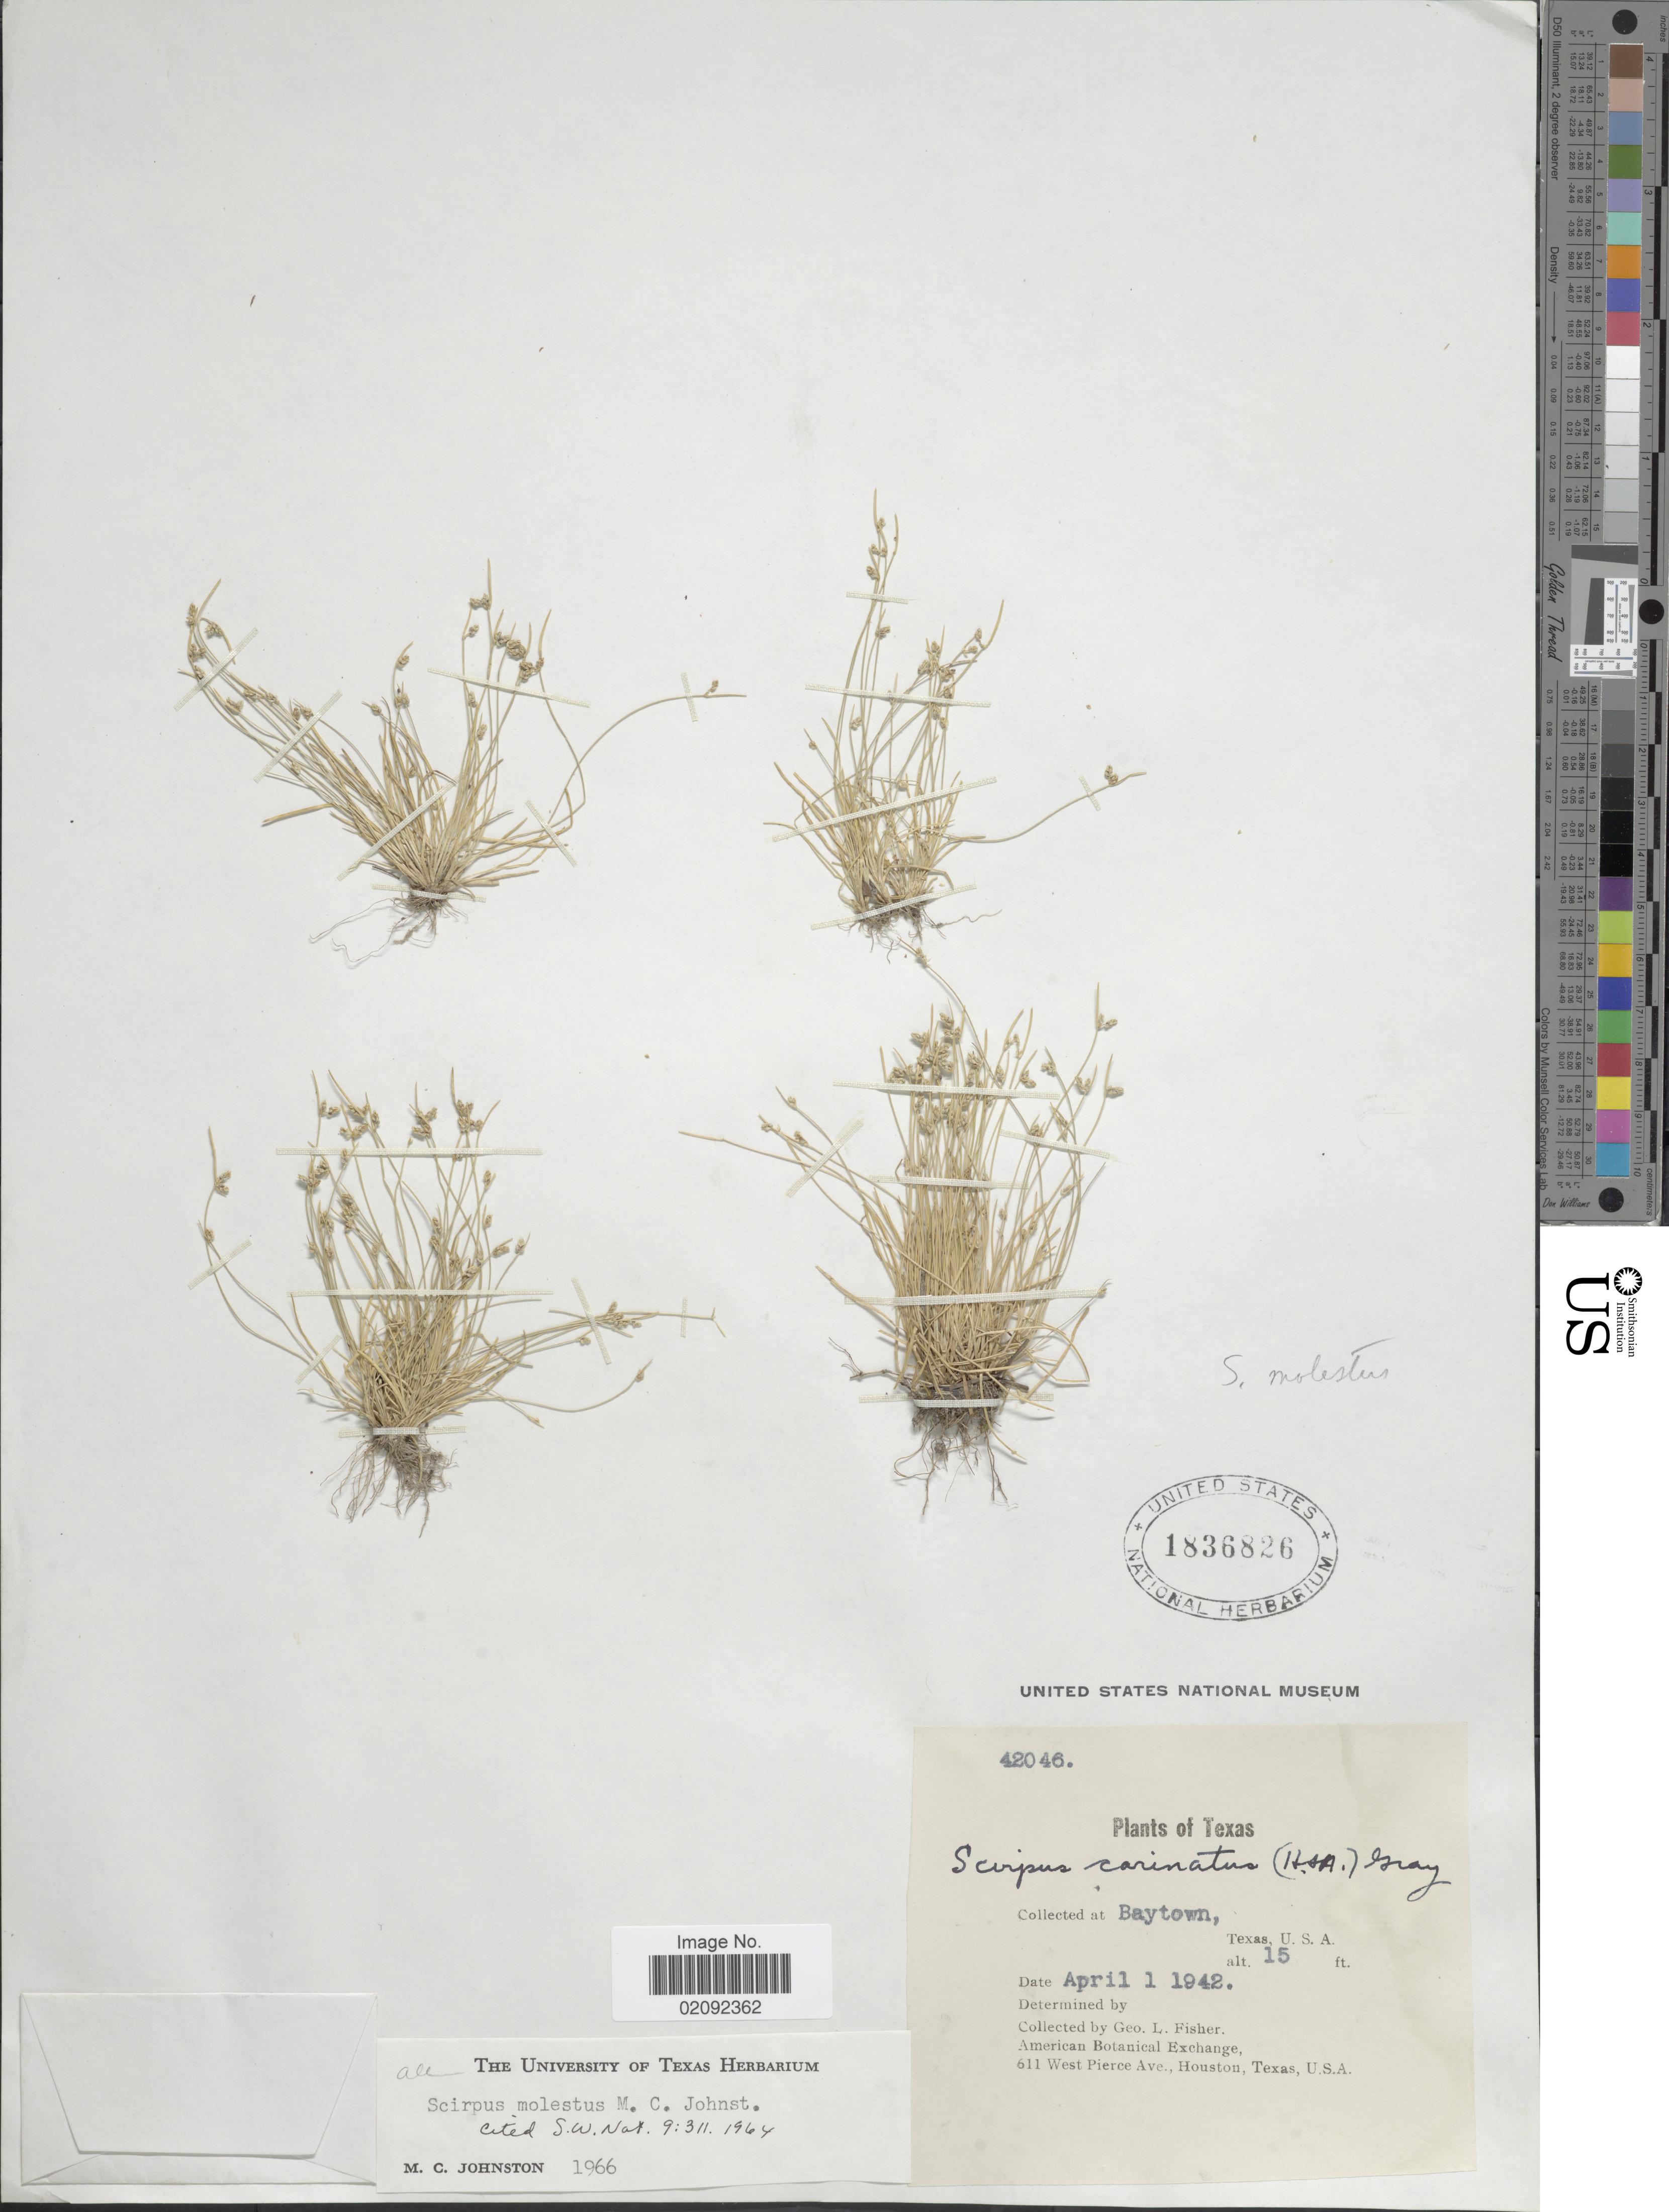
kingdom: Plantae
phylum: Tracheophyta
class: Liliopsida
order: Poales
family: Cyperaceae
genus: Isolepis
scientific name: Isolepis pseudosetacea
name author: (Daveau) Gand.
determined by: Strong, Mark T., (BOT), Smithsonian Institution - National Museum of Natural History (UNITED STATES)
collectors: G. L. Fisher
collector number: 42046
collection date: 1942-04-01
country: United States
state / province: Texas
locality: Baytown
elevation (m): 5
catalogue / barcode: US 1836826